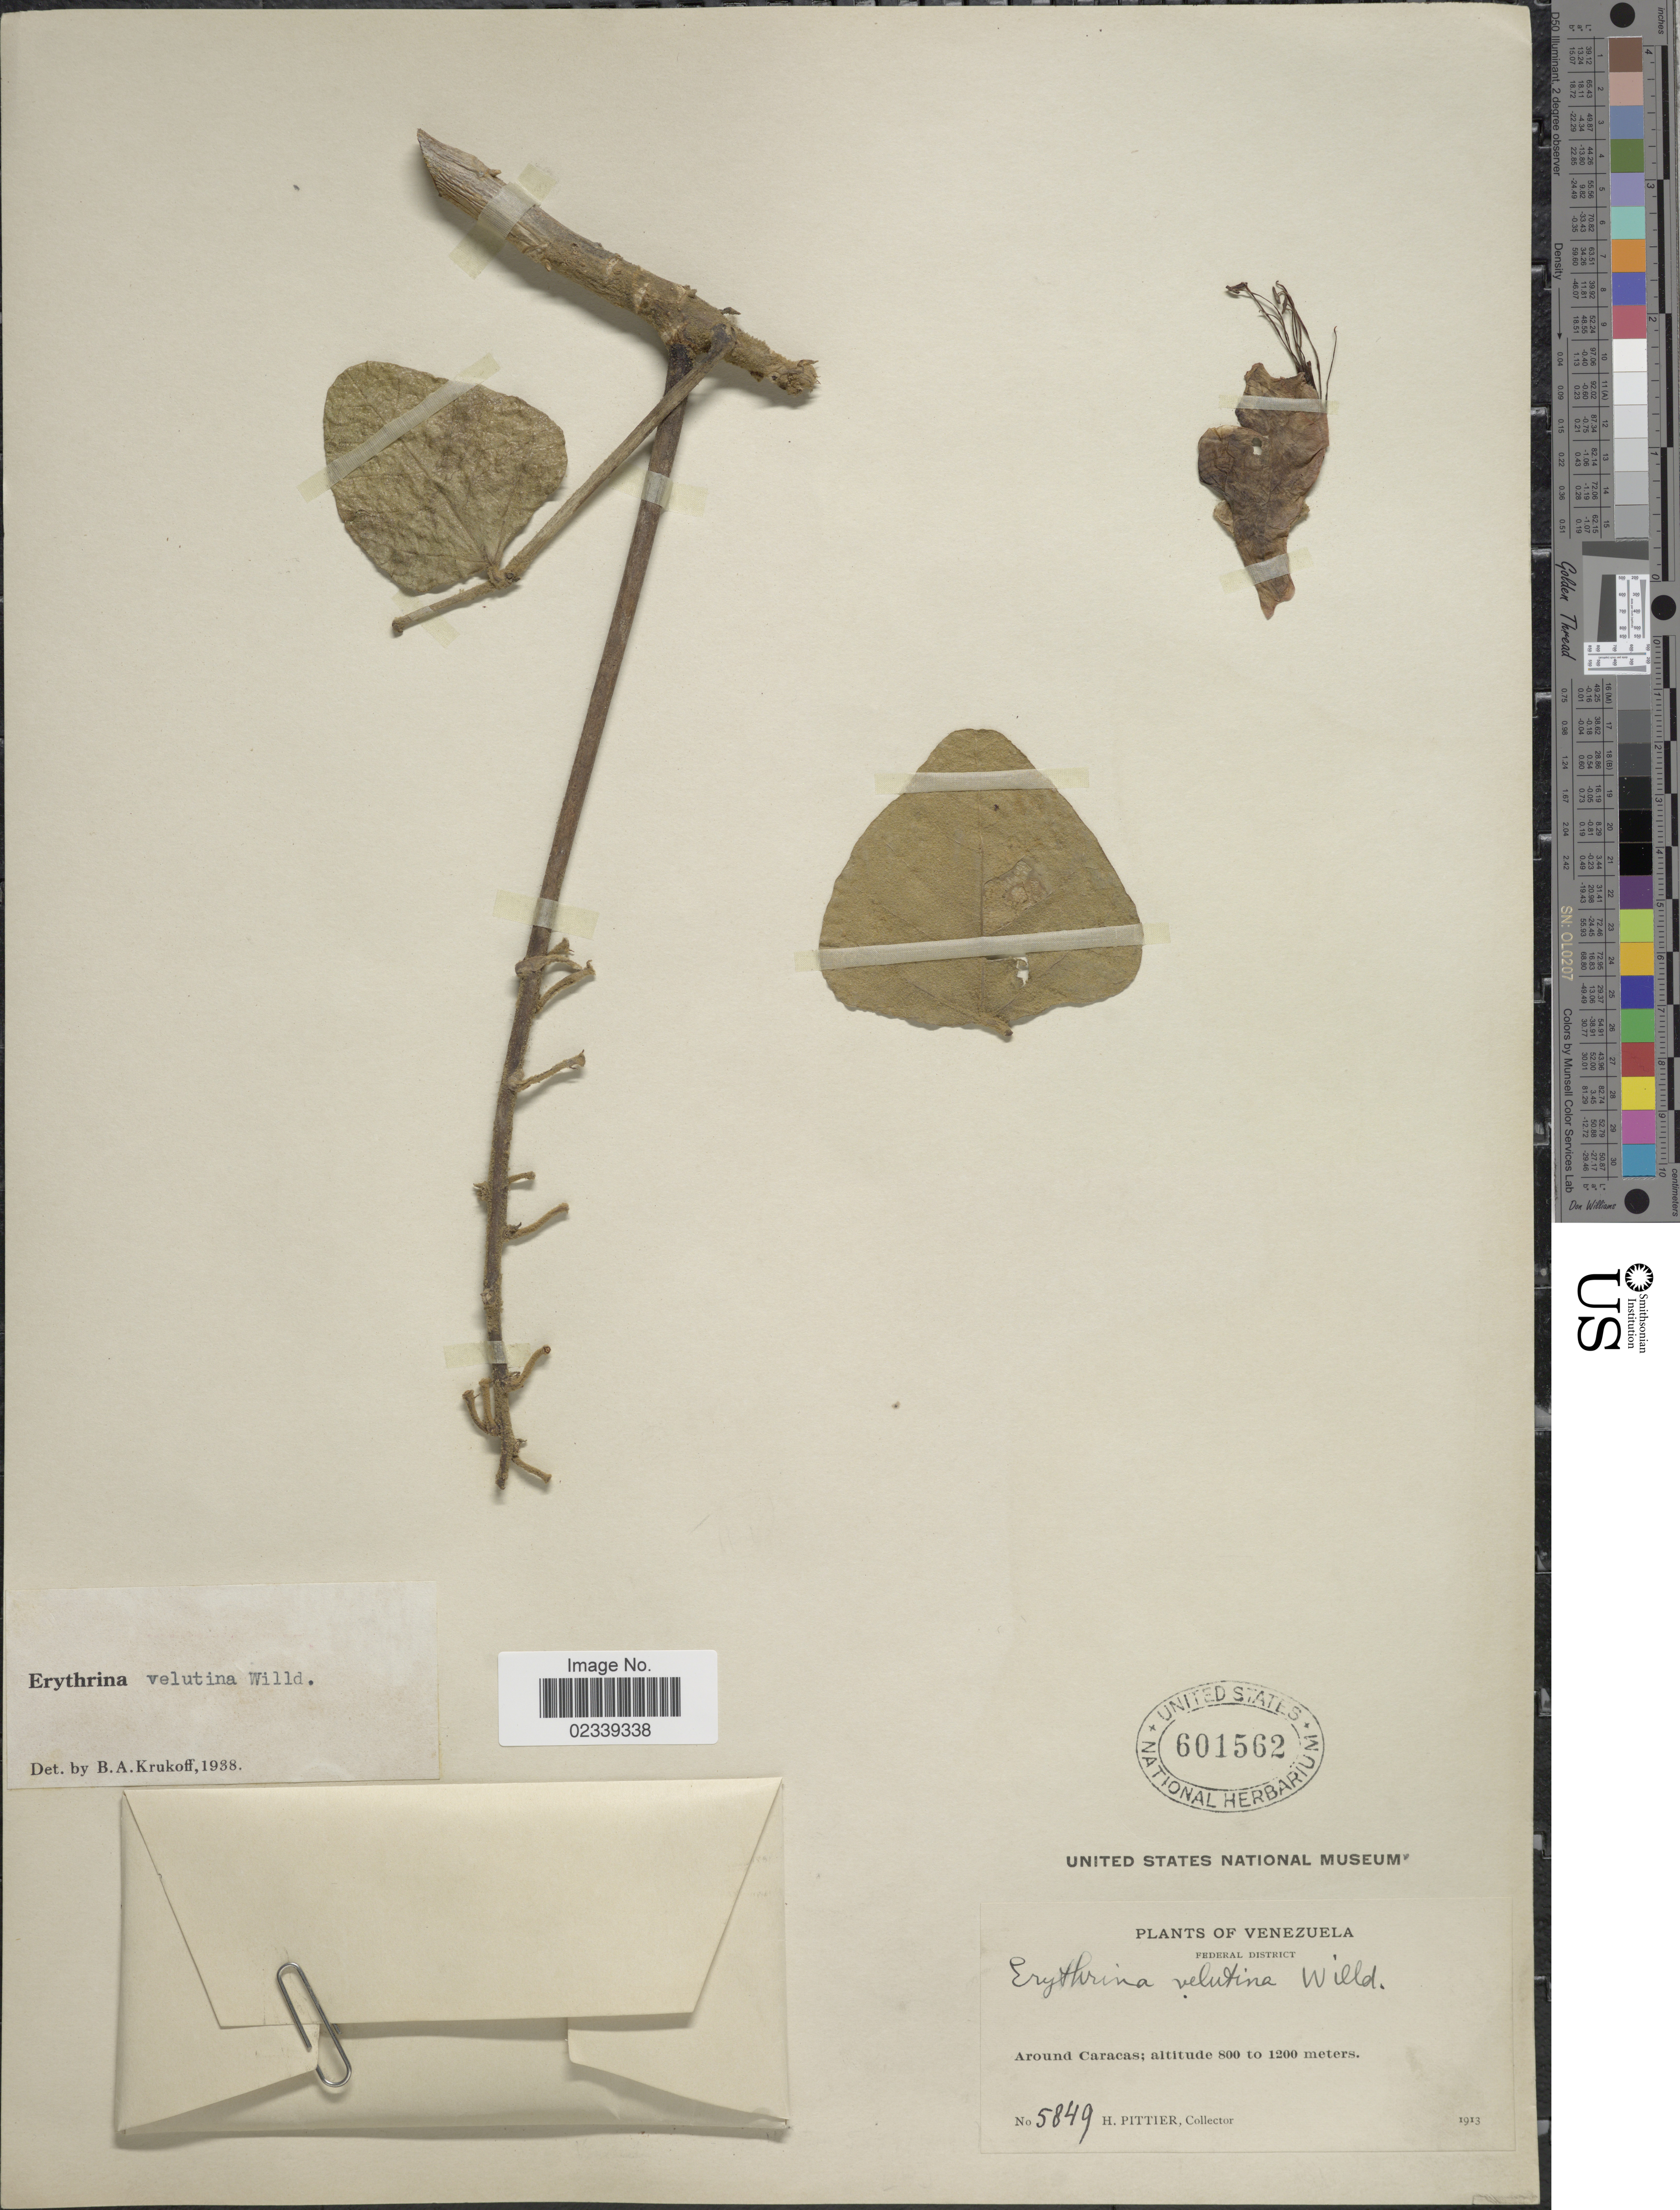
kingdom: Plantae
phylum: Tracheophyta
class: Magnoliopsida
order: Fabales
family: Fabaceae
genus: Erythrina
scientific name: Erythrina velutina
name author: Willd.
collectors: H. F. Pittier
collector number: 5849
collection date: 1913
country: Venezuela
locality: Federal District, around Caracas.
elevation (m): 800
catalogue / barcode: US 601562